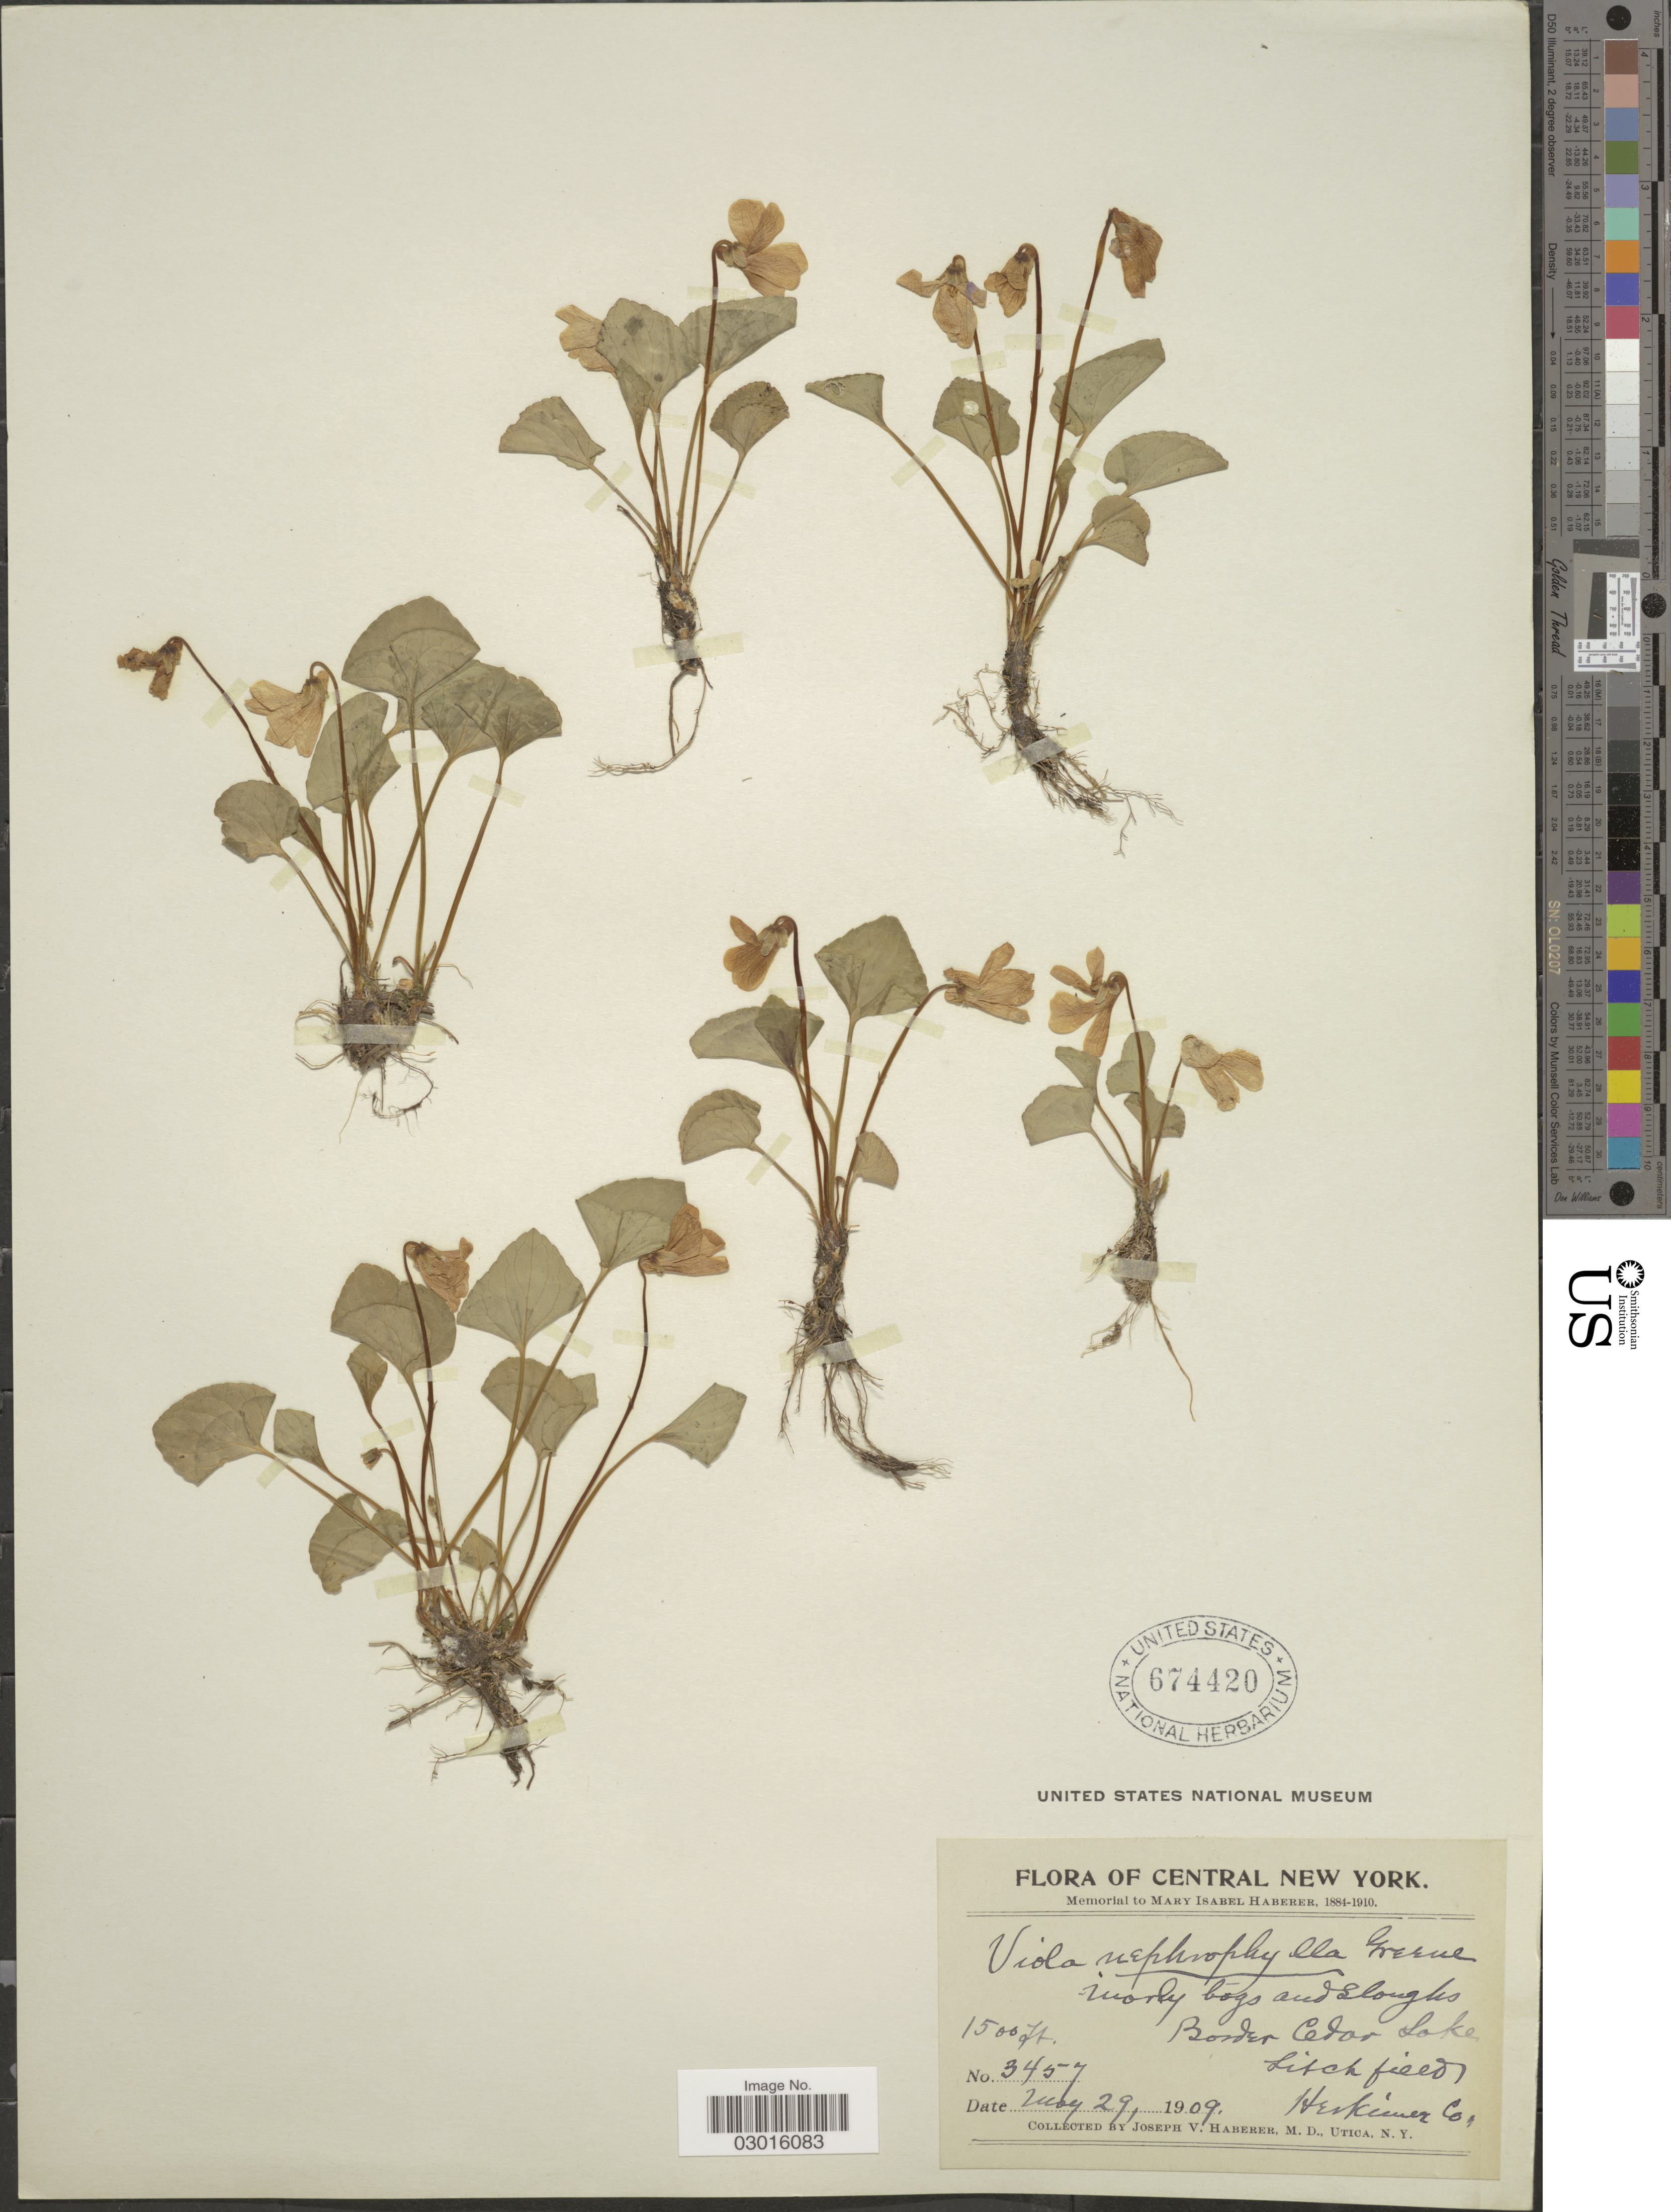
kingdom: Plantae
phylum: Tracheophyta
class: Magnoliopsida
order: Malpighiales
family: Violaceae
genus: Viola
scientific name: Viola nephrophylla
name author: Greene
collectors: J. V. Haberer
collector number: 3457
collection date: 1909-05-29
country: United States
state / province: New York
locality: Central New York. Border Cedar Lake, Sitch fields, Herkimer Co.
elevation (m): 457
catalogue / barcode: US 674420